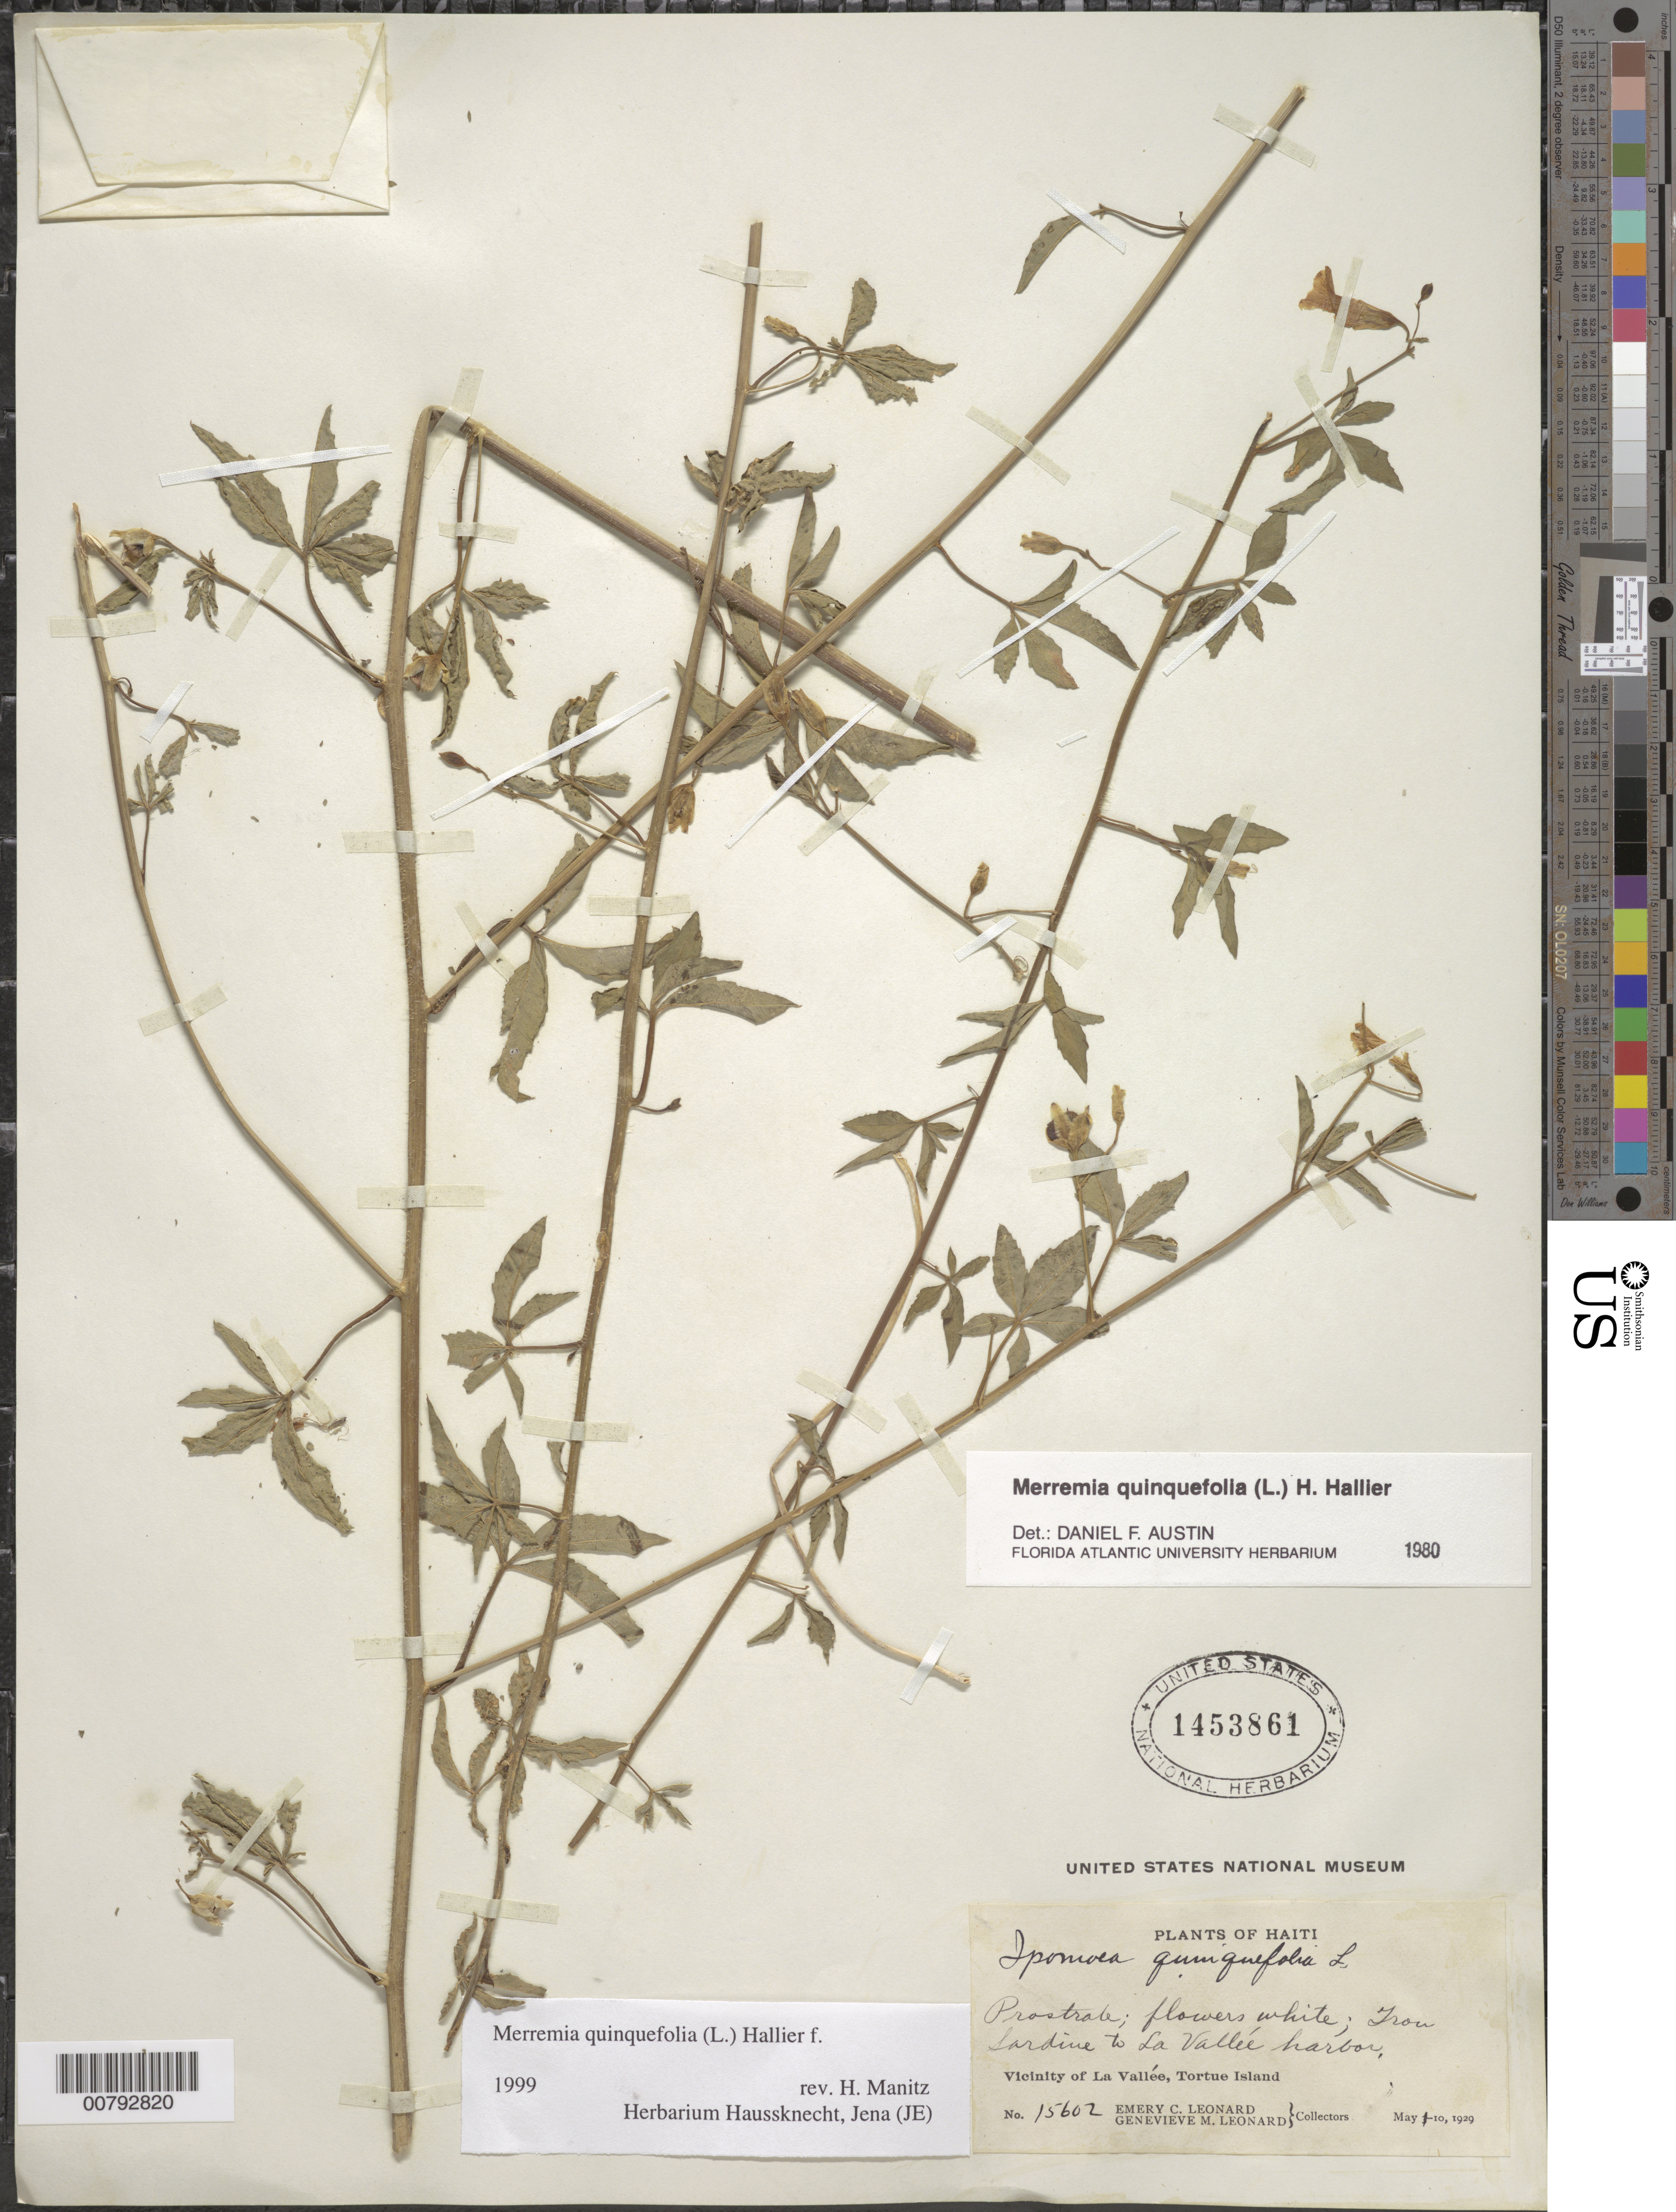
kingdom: Plantae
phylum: Tracheophyta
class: Magnoliopsida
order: Solanales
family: Convolvulaceae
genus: Distimake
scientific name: Distimake quinquefolius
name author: (L.) A. R. Simões & Staples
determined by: Strong, Mark T., (BOT), Smithsonian Institution - National Museum of Natural History (UNITED STATES)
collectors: E. C. Leonard & G. M. Leonard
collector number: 15602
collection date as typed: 10 May 1929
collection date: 1929-05-10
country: Haiti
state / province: Nord-Óuest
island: Île de la Tortue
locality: Tortue Island, vicinity of La Vallée, Trou Sardine to La Vallée harbor.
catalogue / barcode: US 1453861